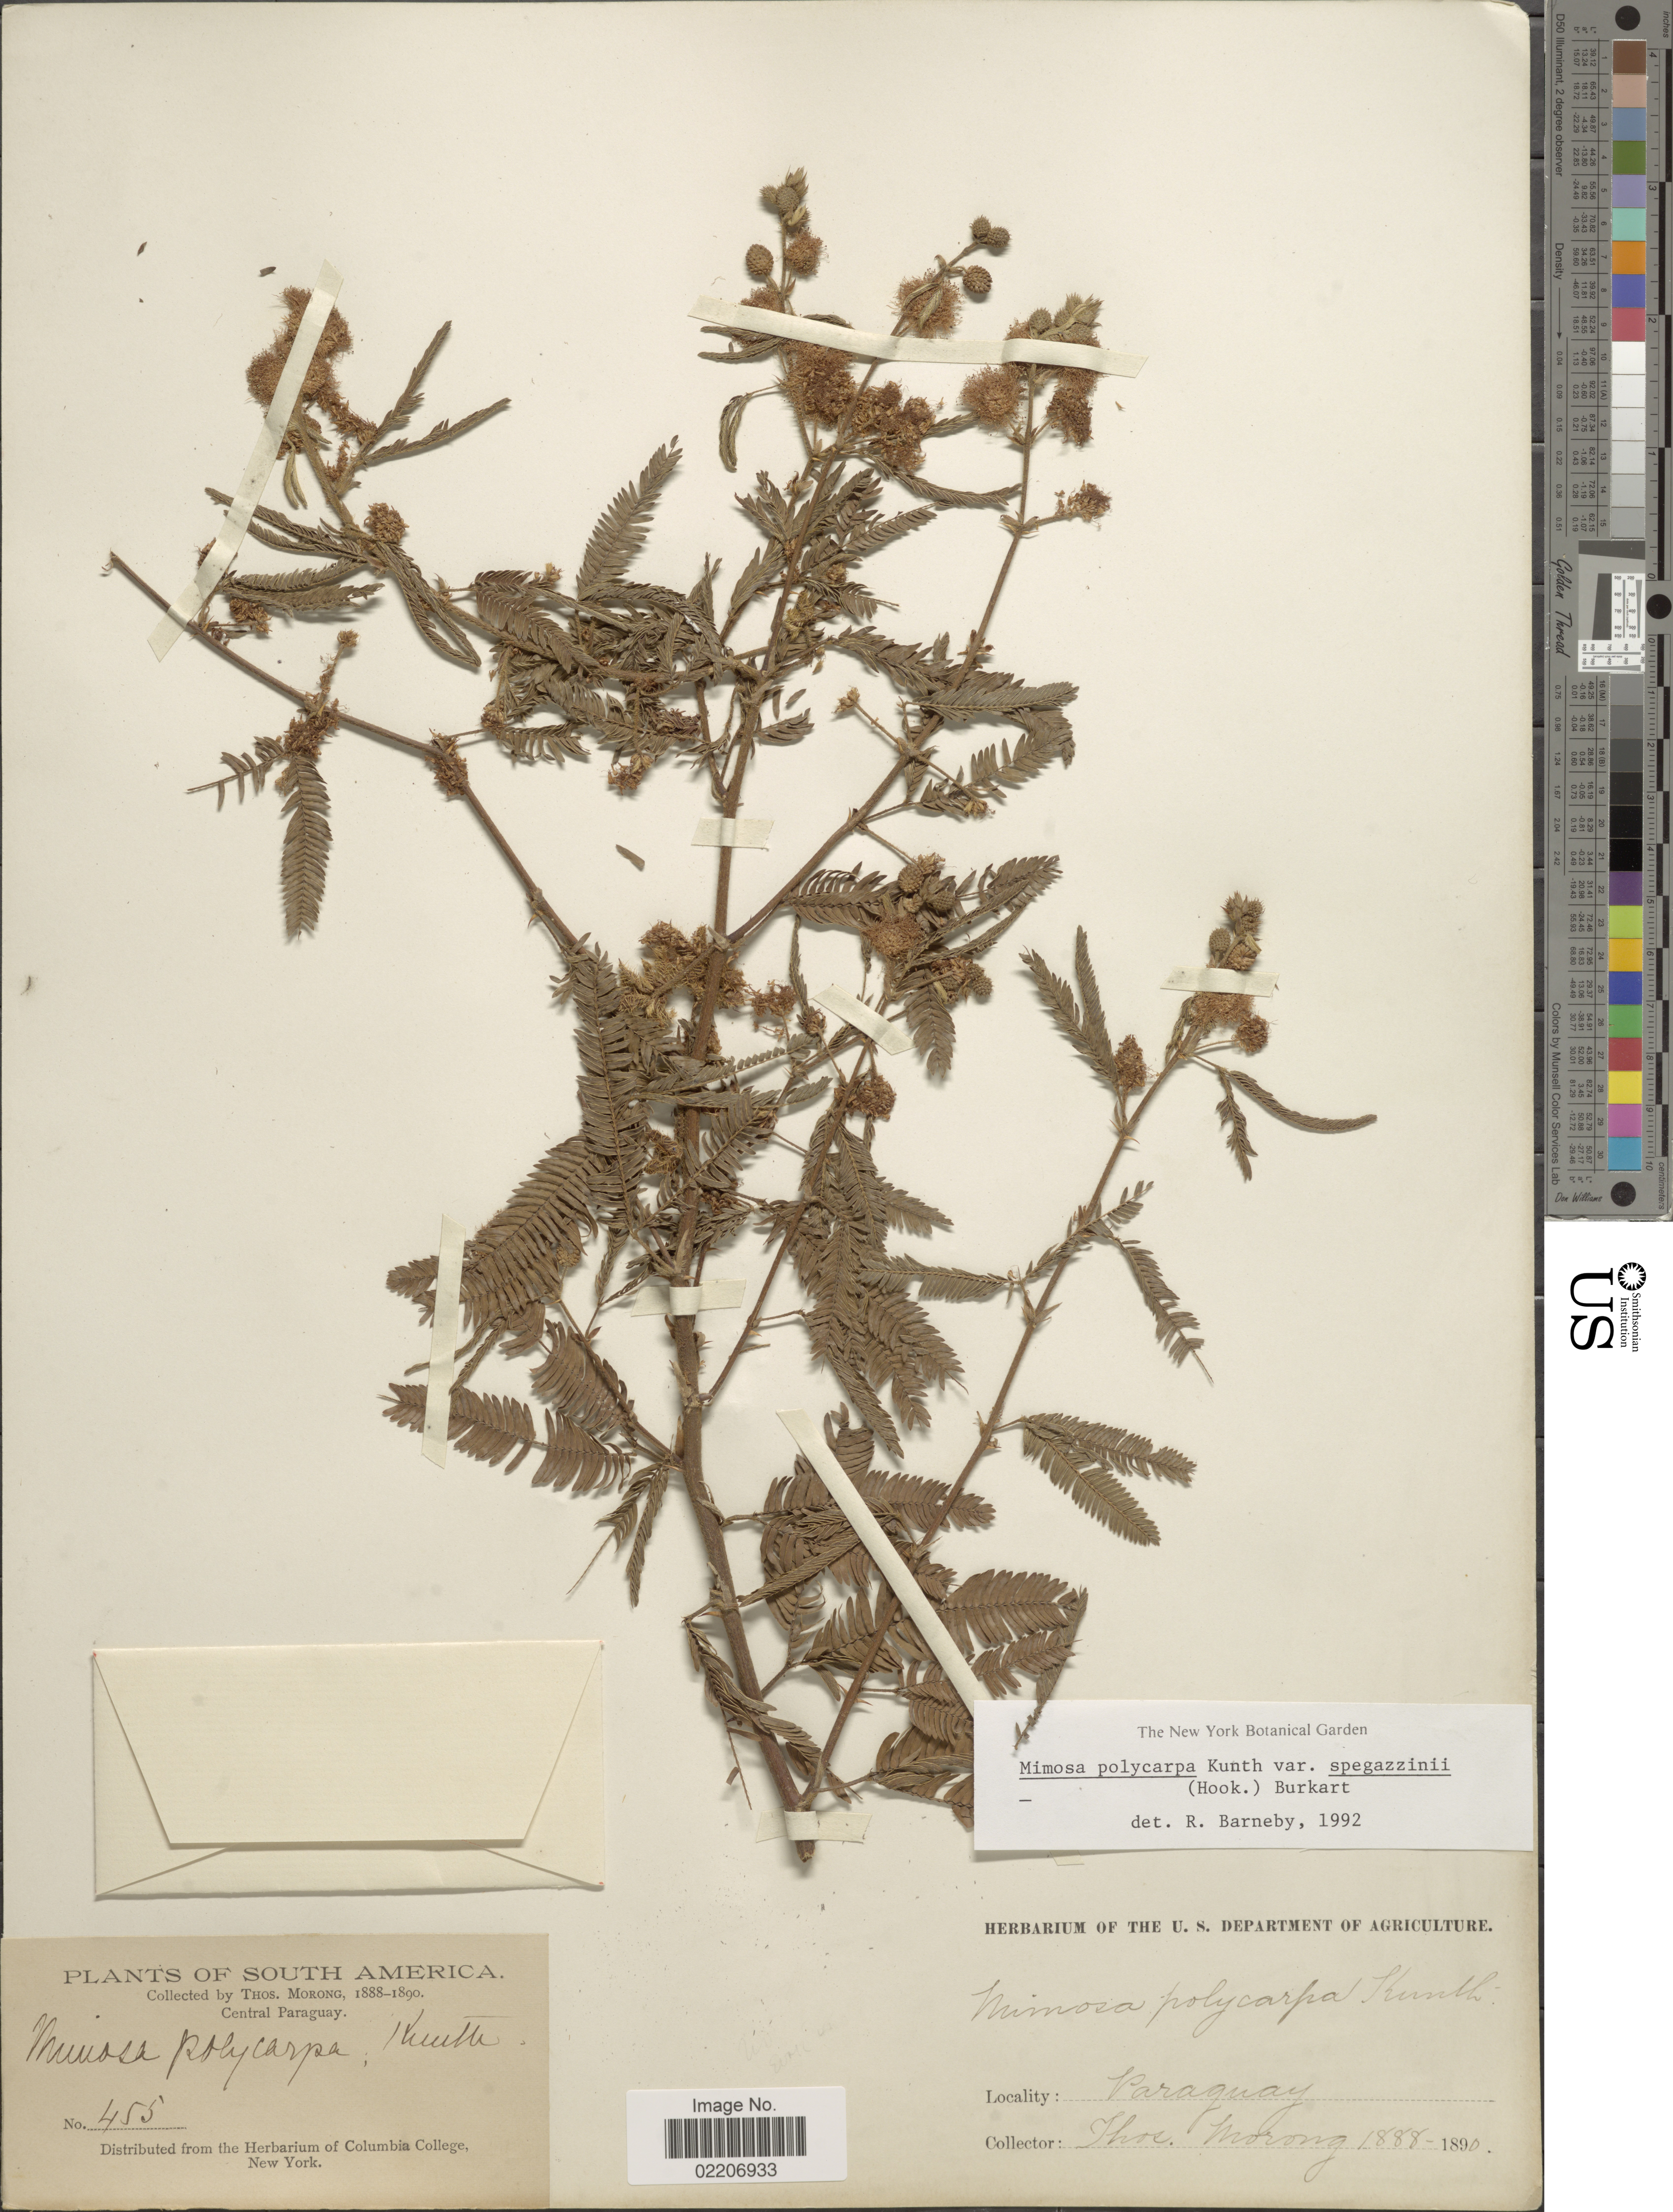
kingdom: Plantae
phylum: Tracheophyta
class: Magnoliopsida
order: Fabales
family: Fabaceae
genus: Mimosa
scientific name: Mimosa polycarpa var. spegazzinii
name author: (Pirotta) Burkart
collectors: ex herb. T. Morong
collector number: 455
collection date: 1888/1890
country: Paraguay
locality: South America, Central Paraguay